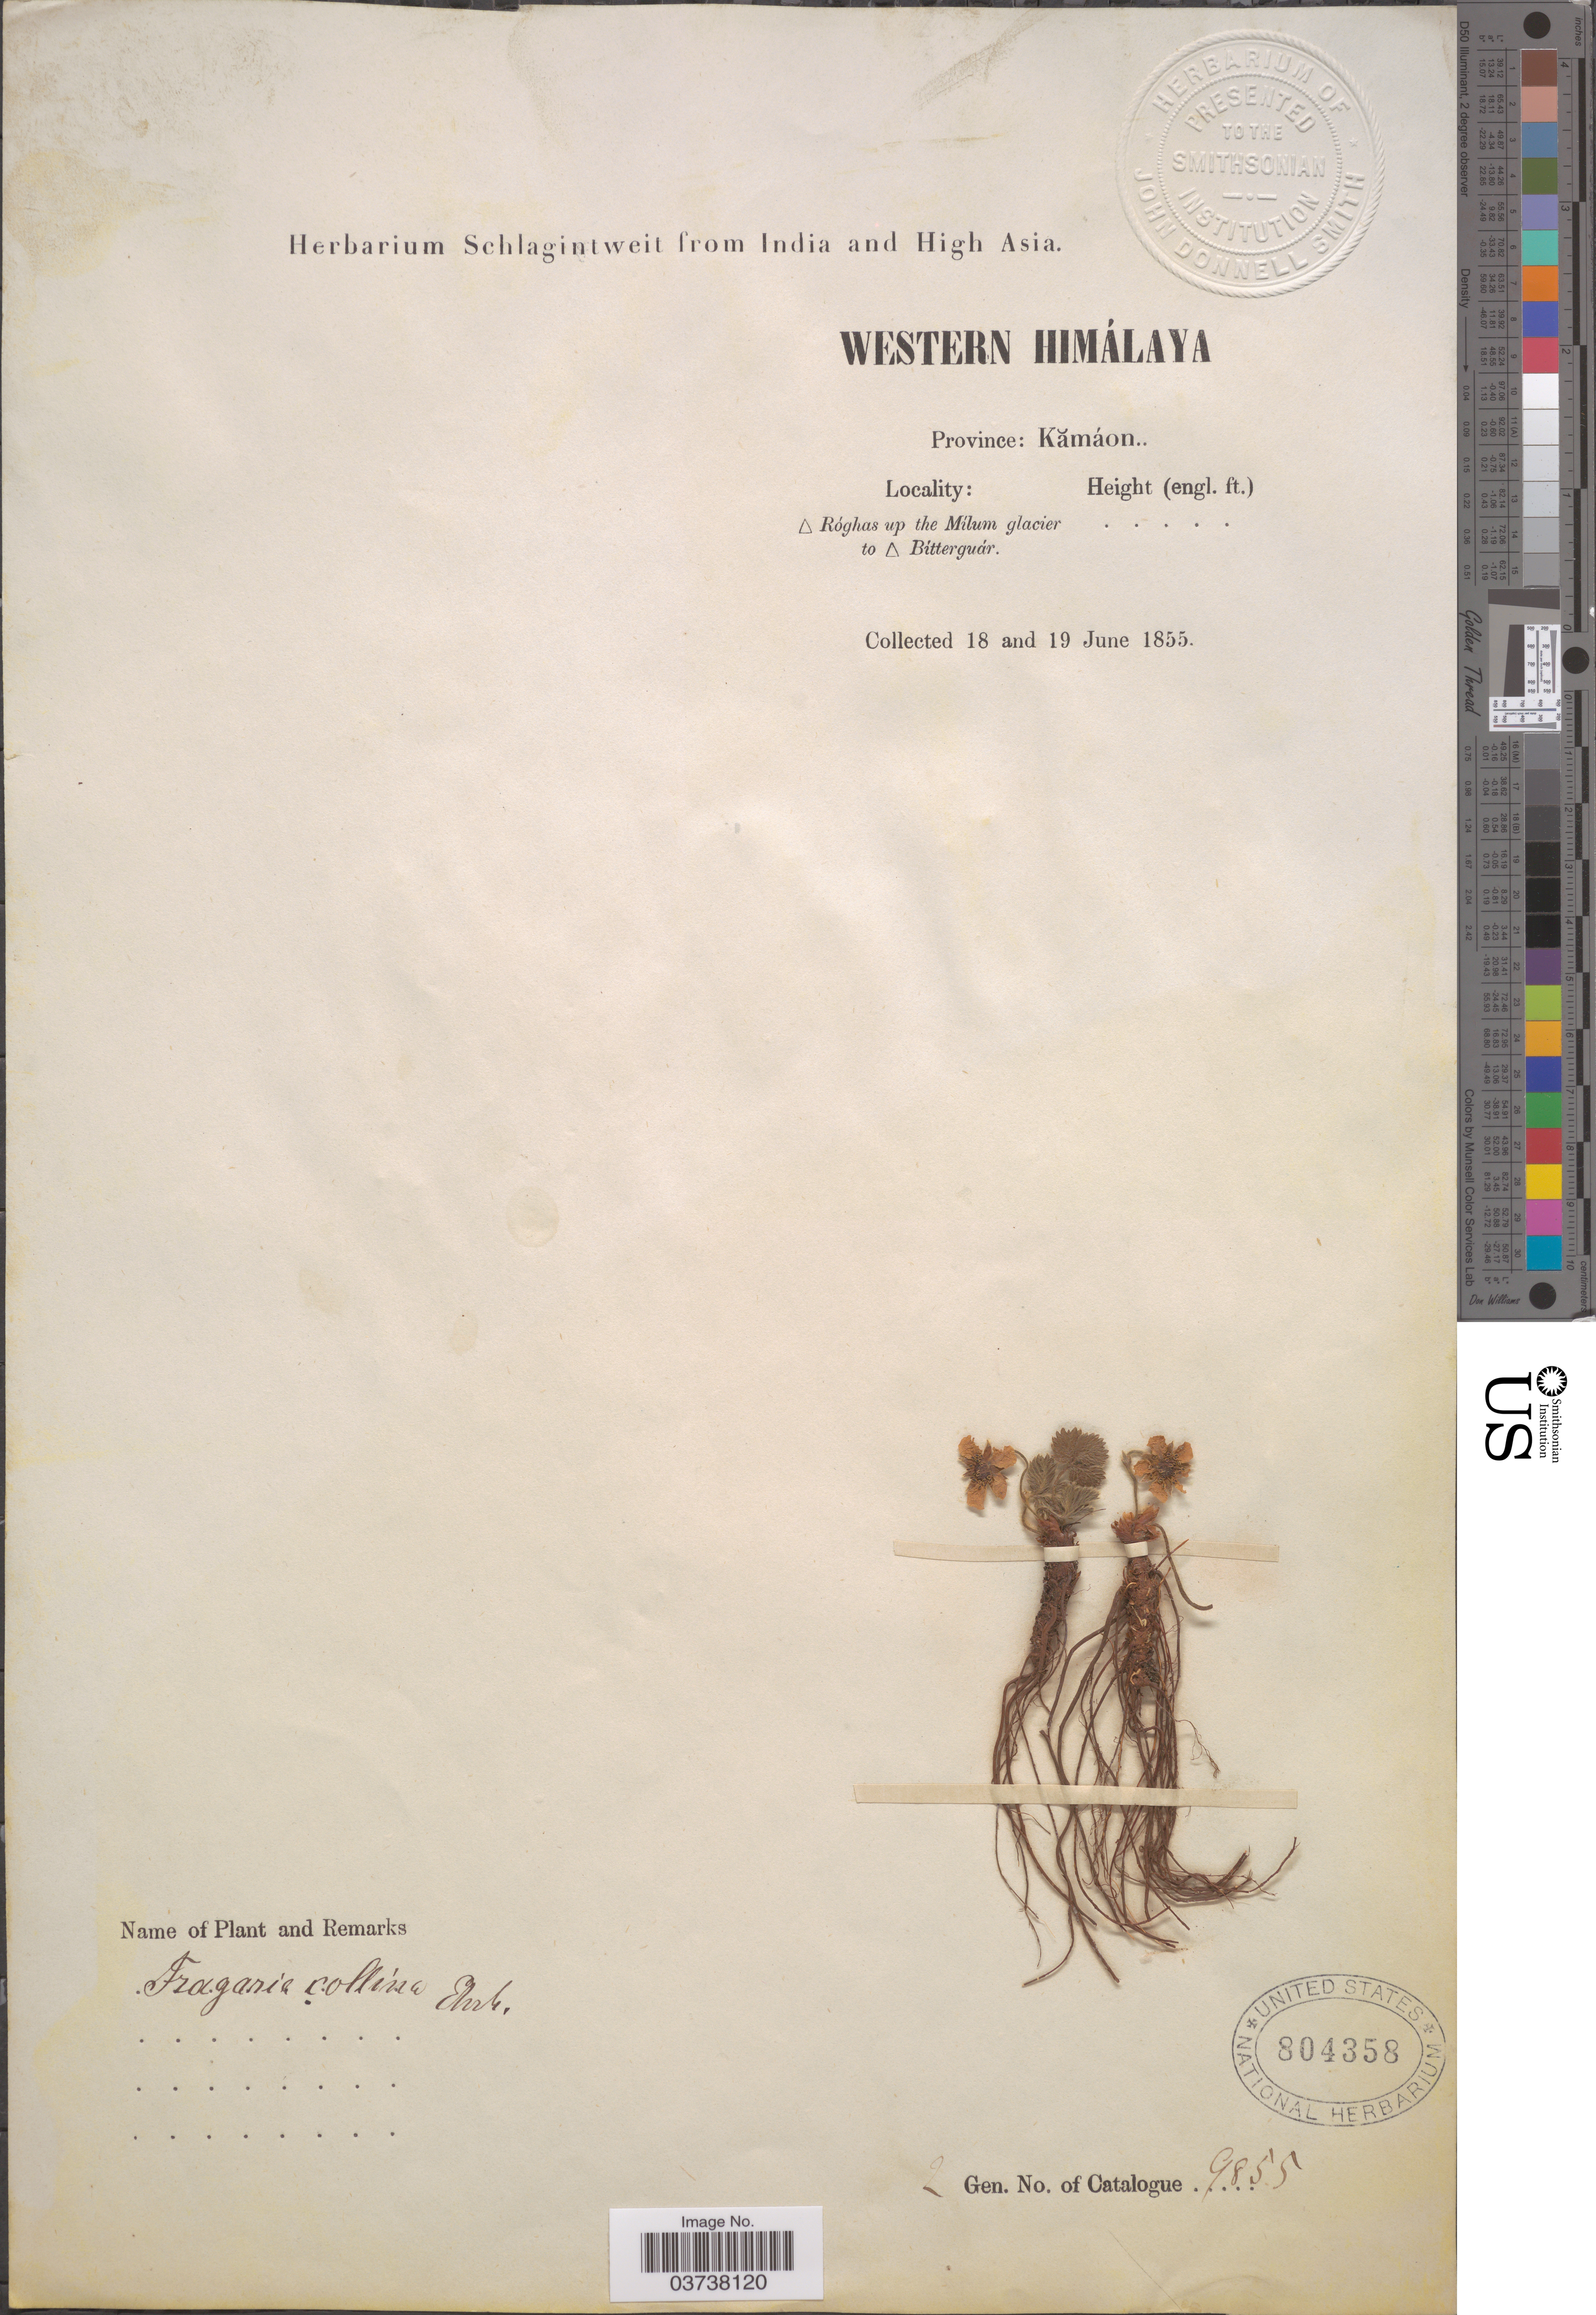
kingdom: Plantae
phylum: Tracheophyta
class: Magnoliopsida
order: Rosales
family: Rosaceae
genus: Fragaria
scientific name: Fragaria collina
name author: Ehrh.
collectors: ex herb. Schlagintweit from India and High Asia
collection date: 1855-06-18/1855-06-19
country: India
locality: Western Himálaya. Province: Kămáon. Róghas up the Mílum glacier to Bítterguár.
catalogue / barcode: US 804358